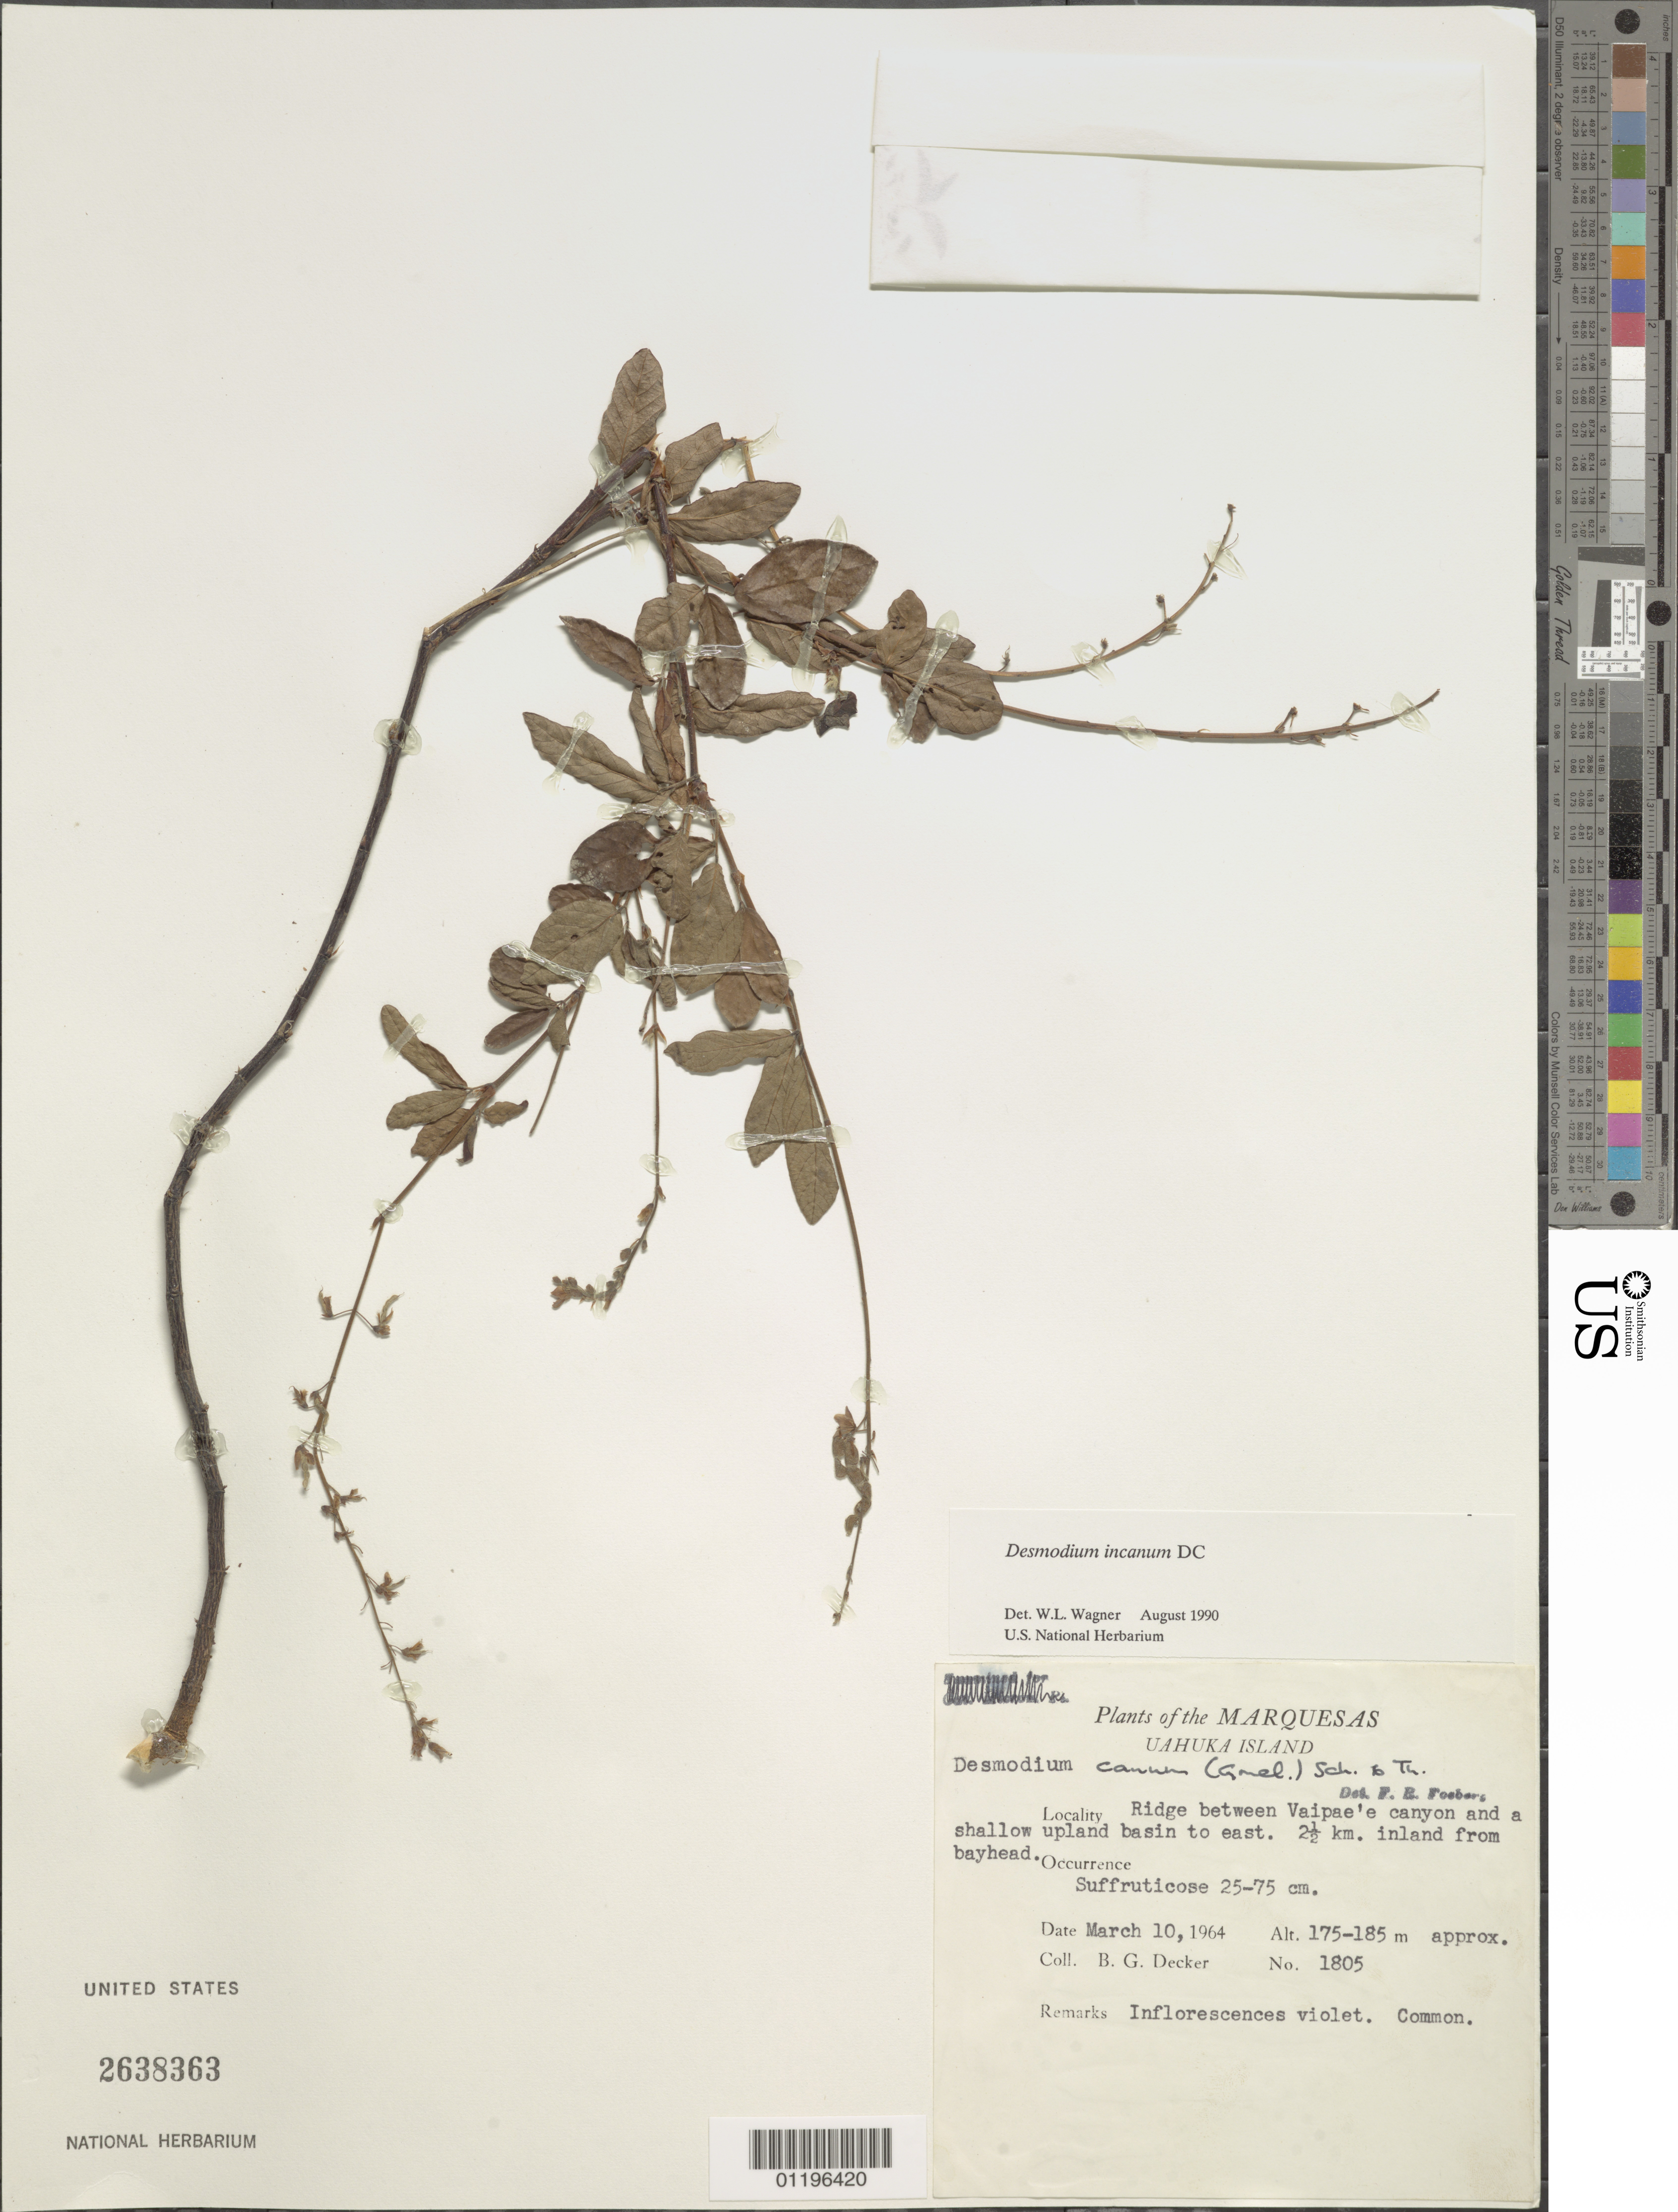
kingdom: Plantae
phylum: Tracheophyta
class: Magnoliopsida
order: Fabales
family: Fabaceae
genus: Desmodium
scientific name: Desmodium incanum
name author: (Sw.) DC.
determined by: Wagner, W. L., (BOT), Smithsonian Institution - National Museum of Natural History (UNITED STATES)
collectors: B. G. Decker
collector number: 1805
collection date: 1964-03-10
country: French Polynesia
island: Ua Huka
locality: Ridge between Vaipae'e canyon and shallow upland basin to E, 2.5 km inland from bayhead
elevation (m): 175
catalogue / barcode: US 2638363